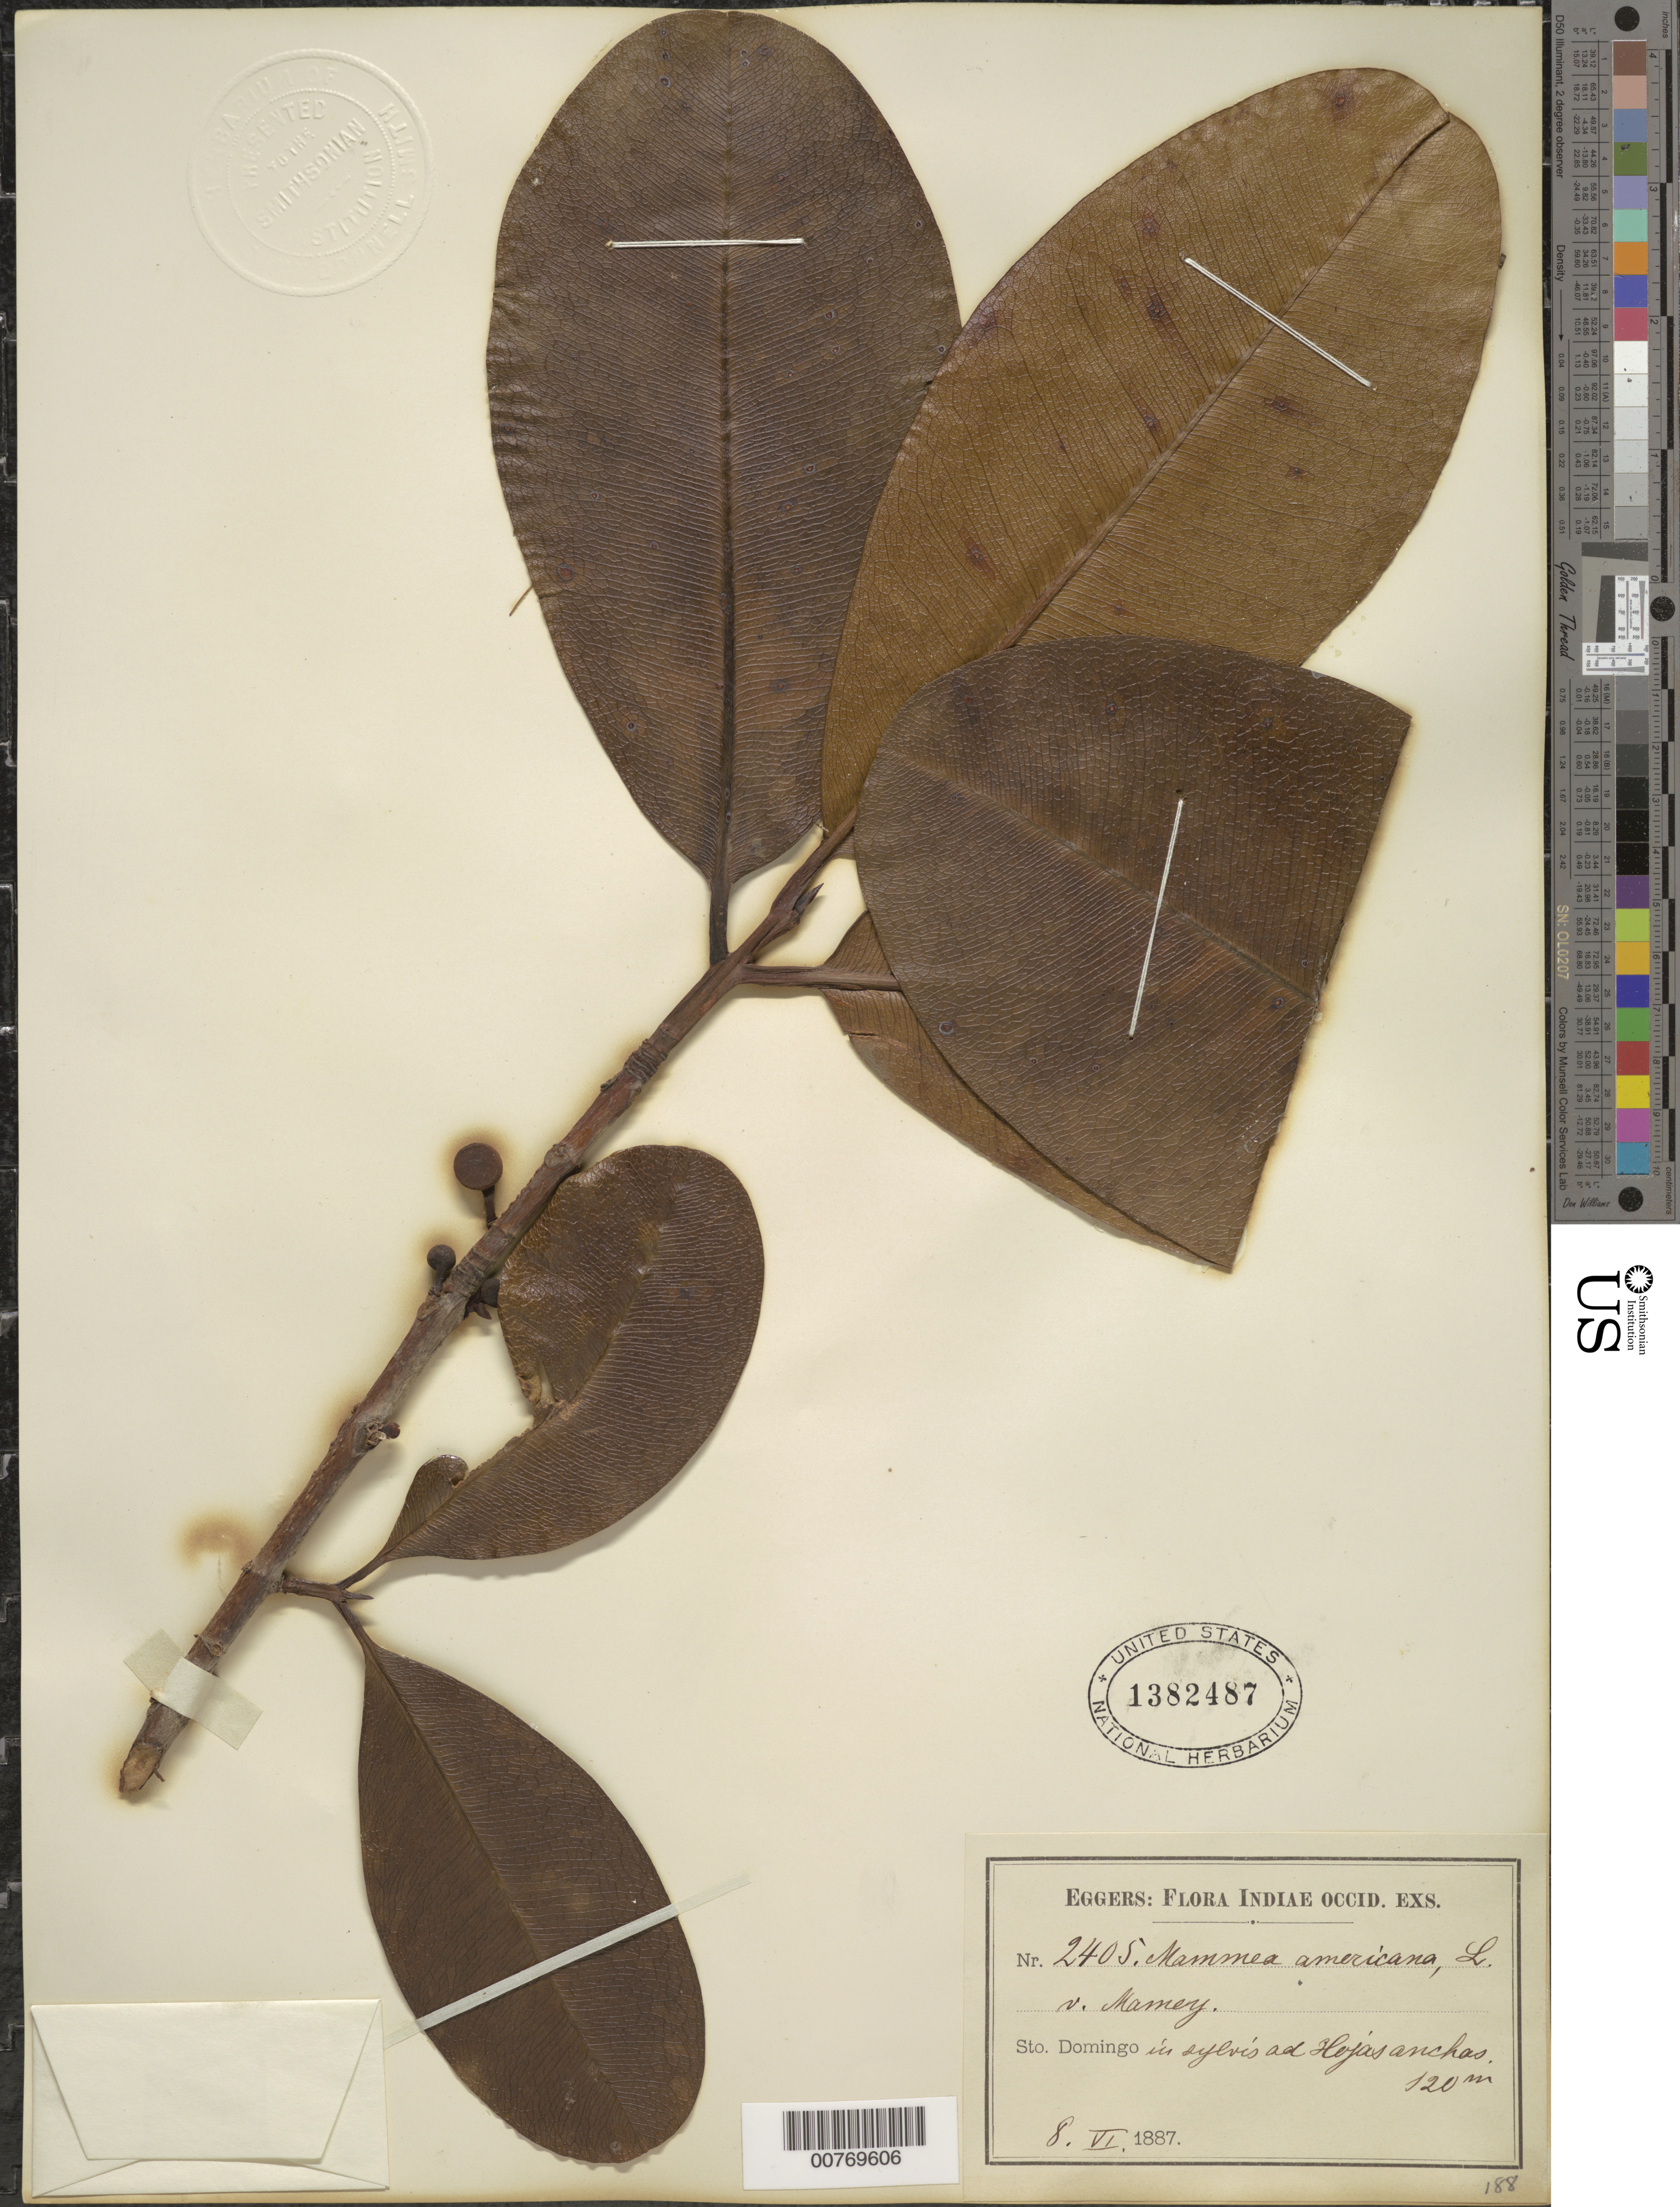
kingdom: Plantae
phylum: Tracheophyta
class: Magnoliopsida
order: Malpighiales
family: Calophyllaceae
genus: Mammea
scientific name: Mammea americana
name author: L.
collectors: H. F. A. von Eggers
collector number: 2405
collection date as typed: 08 Jun 1887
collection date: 1887-06-08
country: Dominican Republic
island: Hispaniola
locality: v. Namey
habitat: In sylvis.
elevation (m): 120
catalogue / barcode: US 1382487